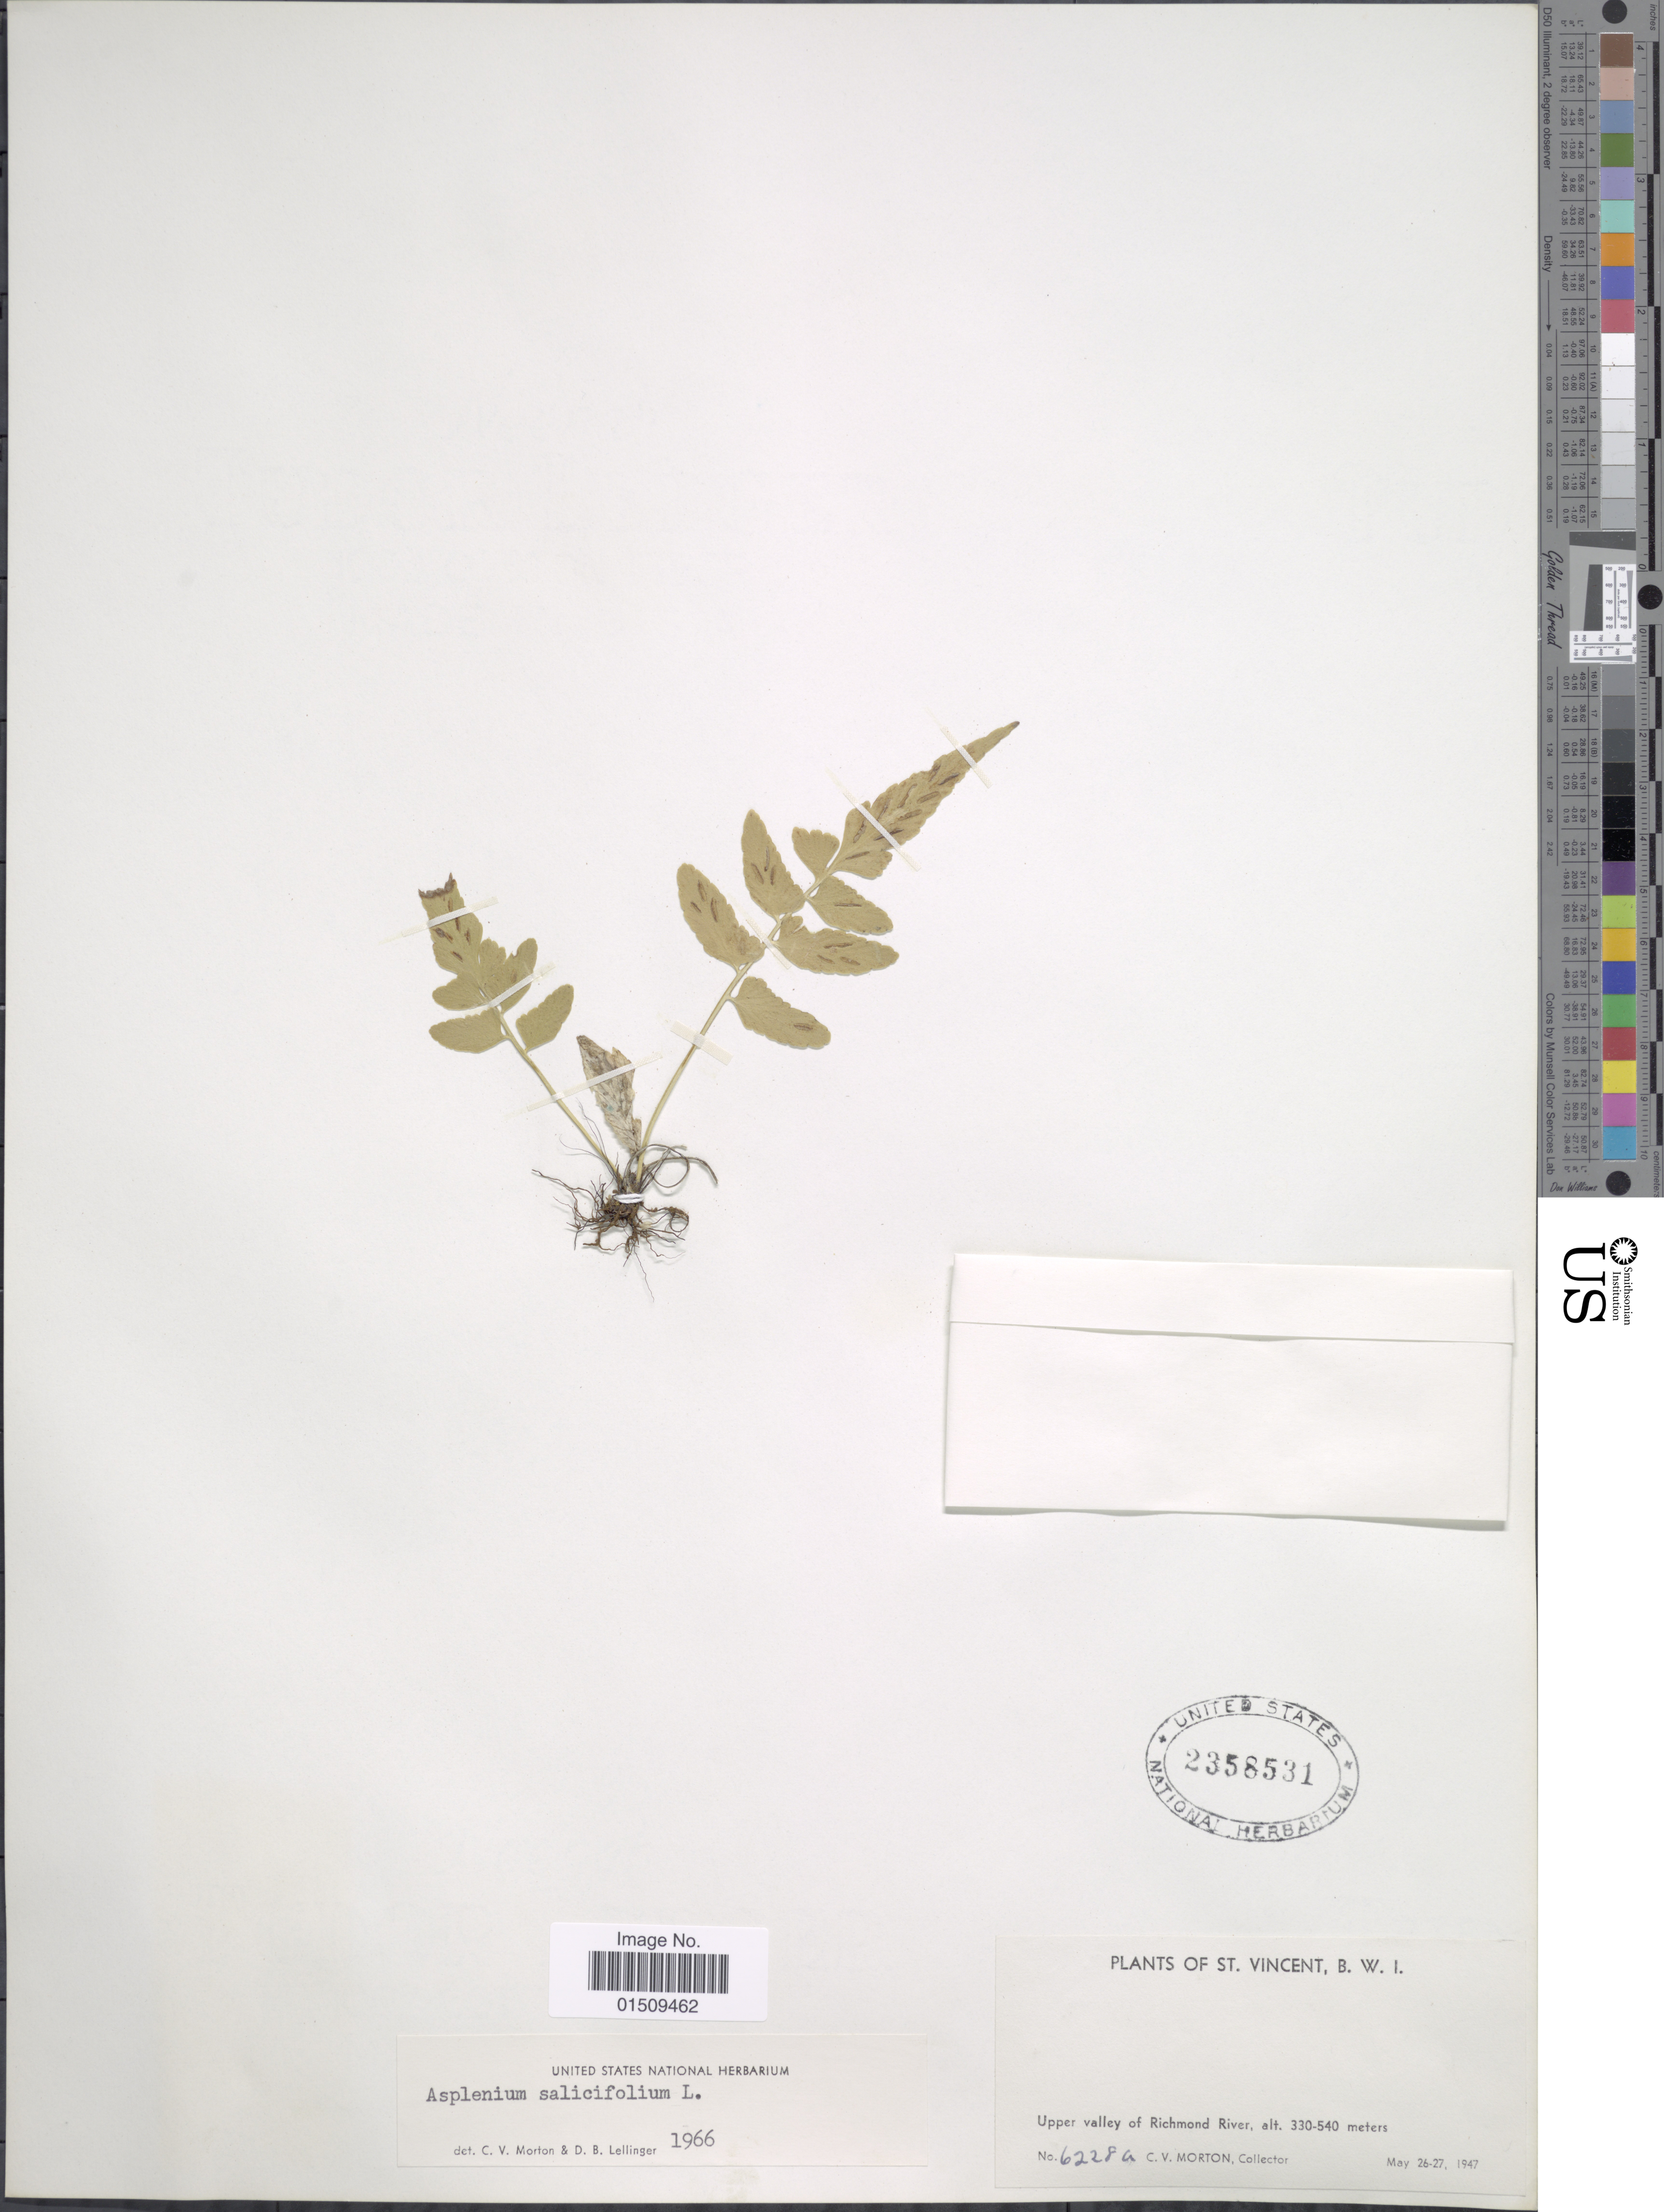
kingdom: Plantae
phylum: Tracheophyta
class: Polypodiopsida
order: Polypodiales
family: Aspleniaceae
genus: Asplenium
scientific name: Asplenium salicifolium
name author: L.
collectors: C. V. Morton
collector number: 6228a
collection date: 1947-05-26/1947-05-27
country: St. Vincent - Grenadines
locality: St. Vincent, B.W.I. Upper valley of Richmond River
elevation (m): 330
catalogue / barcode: US 2358531